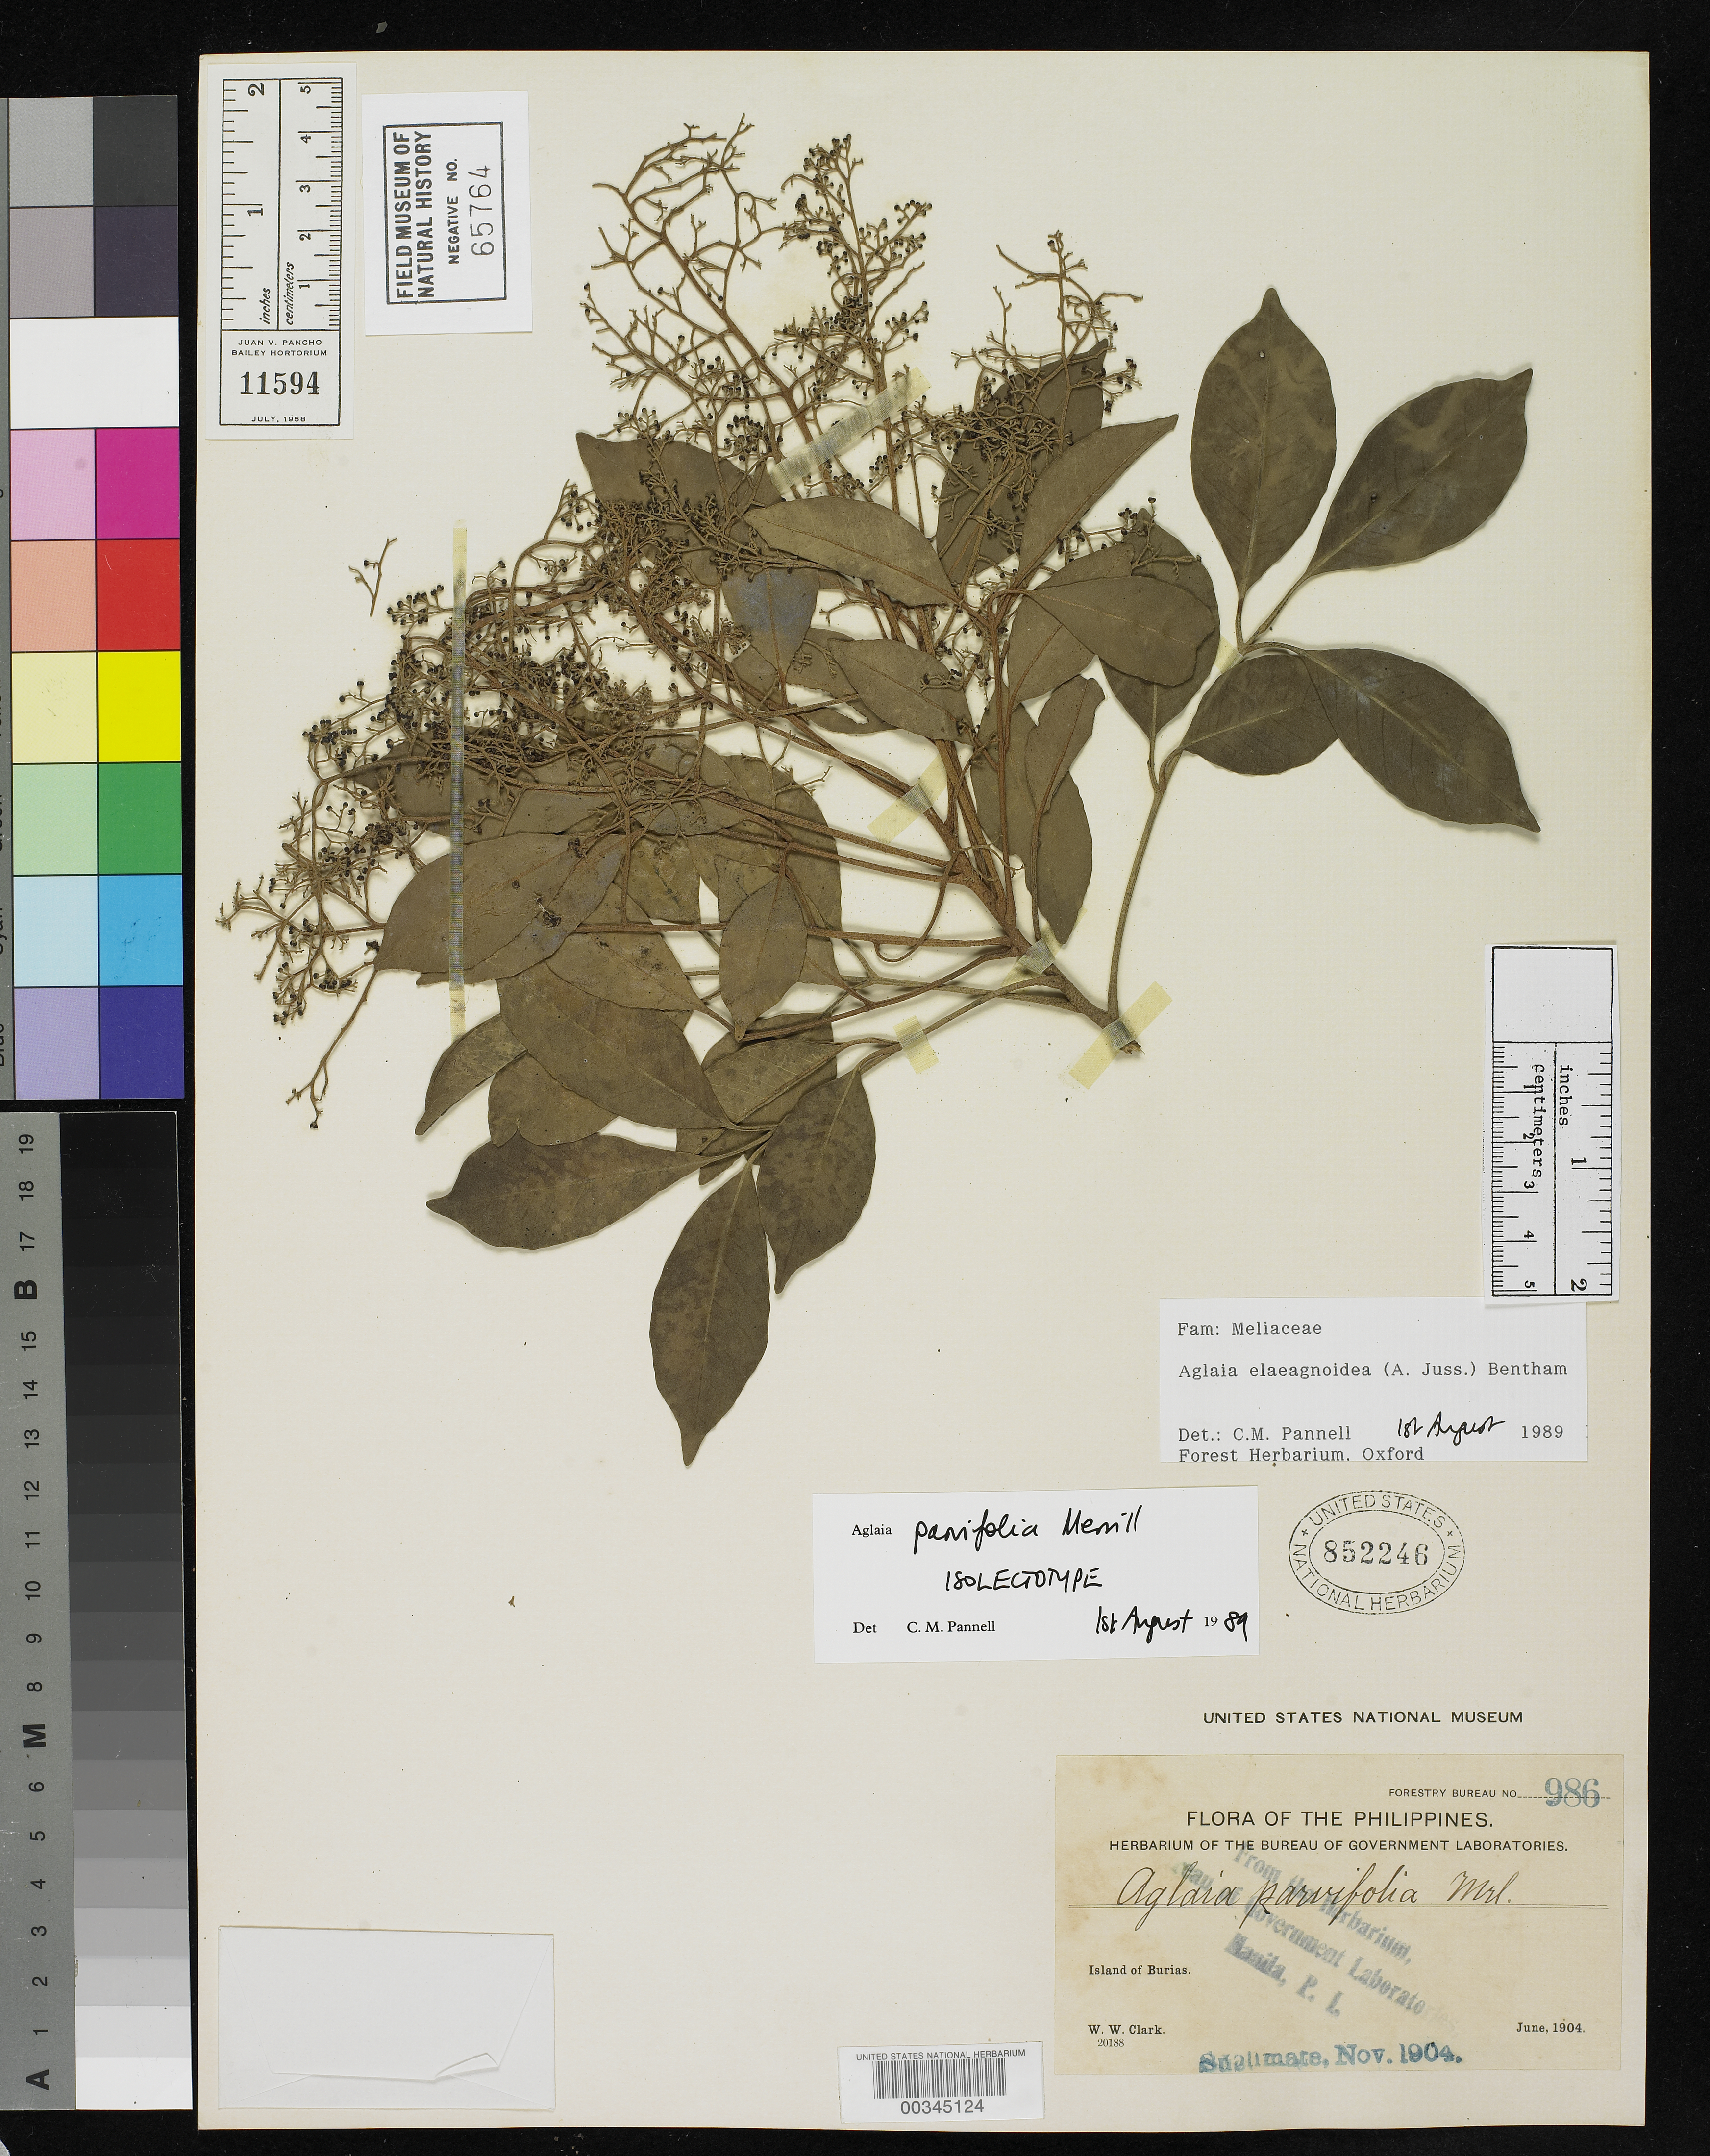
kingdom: Plantae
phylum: Tracheophyta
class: Magnoliopsida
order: Sapindales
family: Meliaceae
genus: Aglaia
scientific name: Aglaia parvifolia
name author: Merr.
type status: Isolectotype; Type Collection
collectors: W. W. Clark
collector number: For. Bur. 986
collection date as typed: Jun 1904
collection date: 1904-06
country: Philippines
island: Burias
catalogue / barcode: US 852246